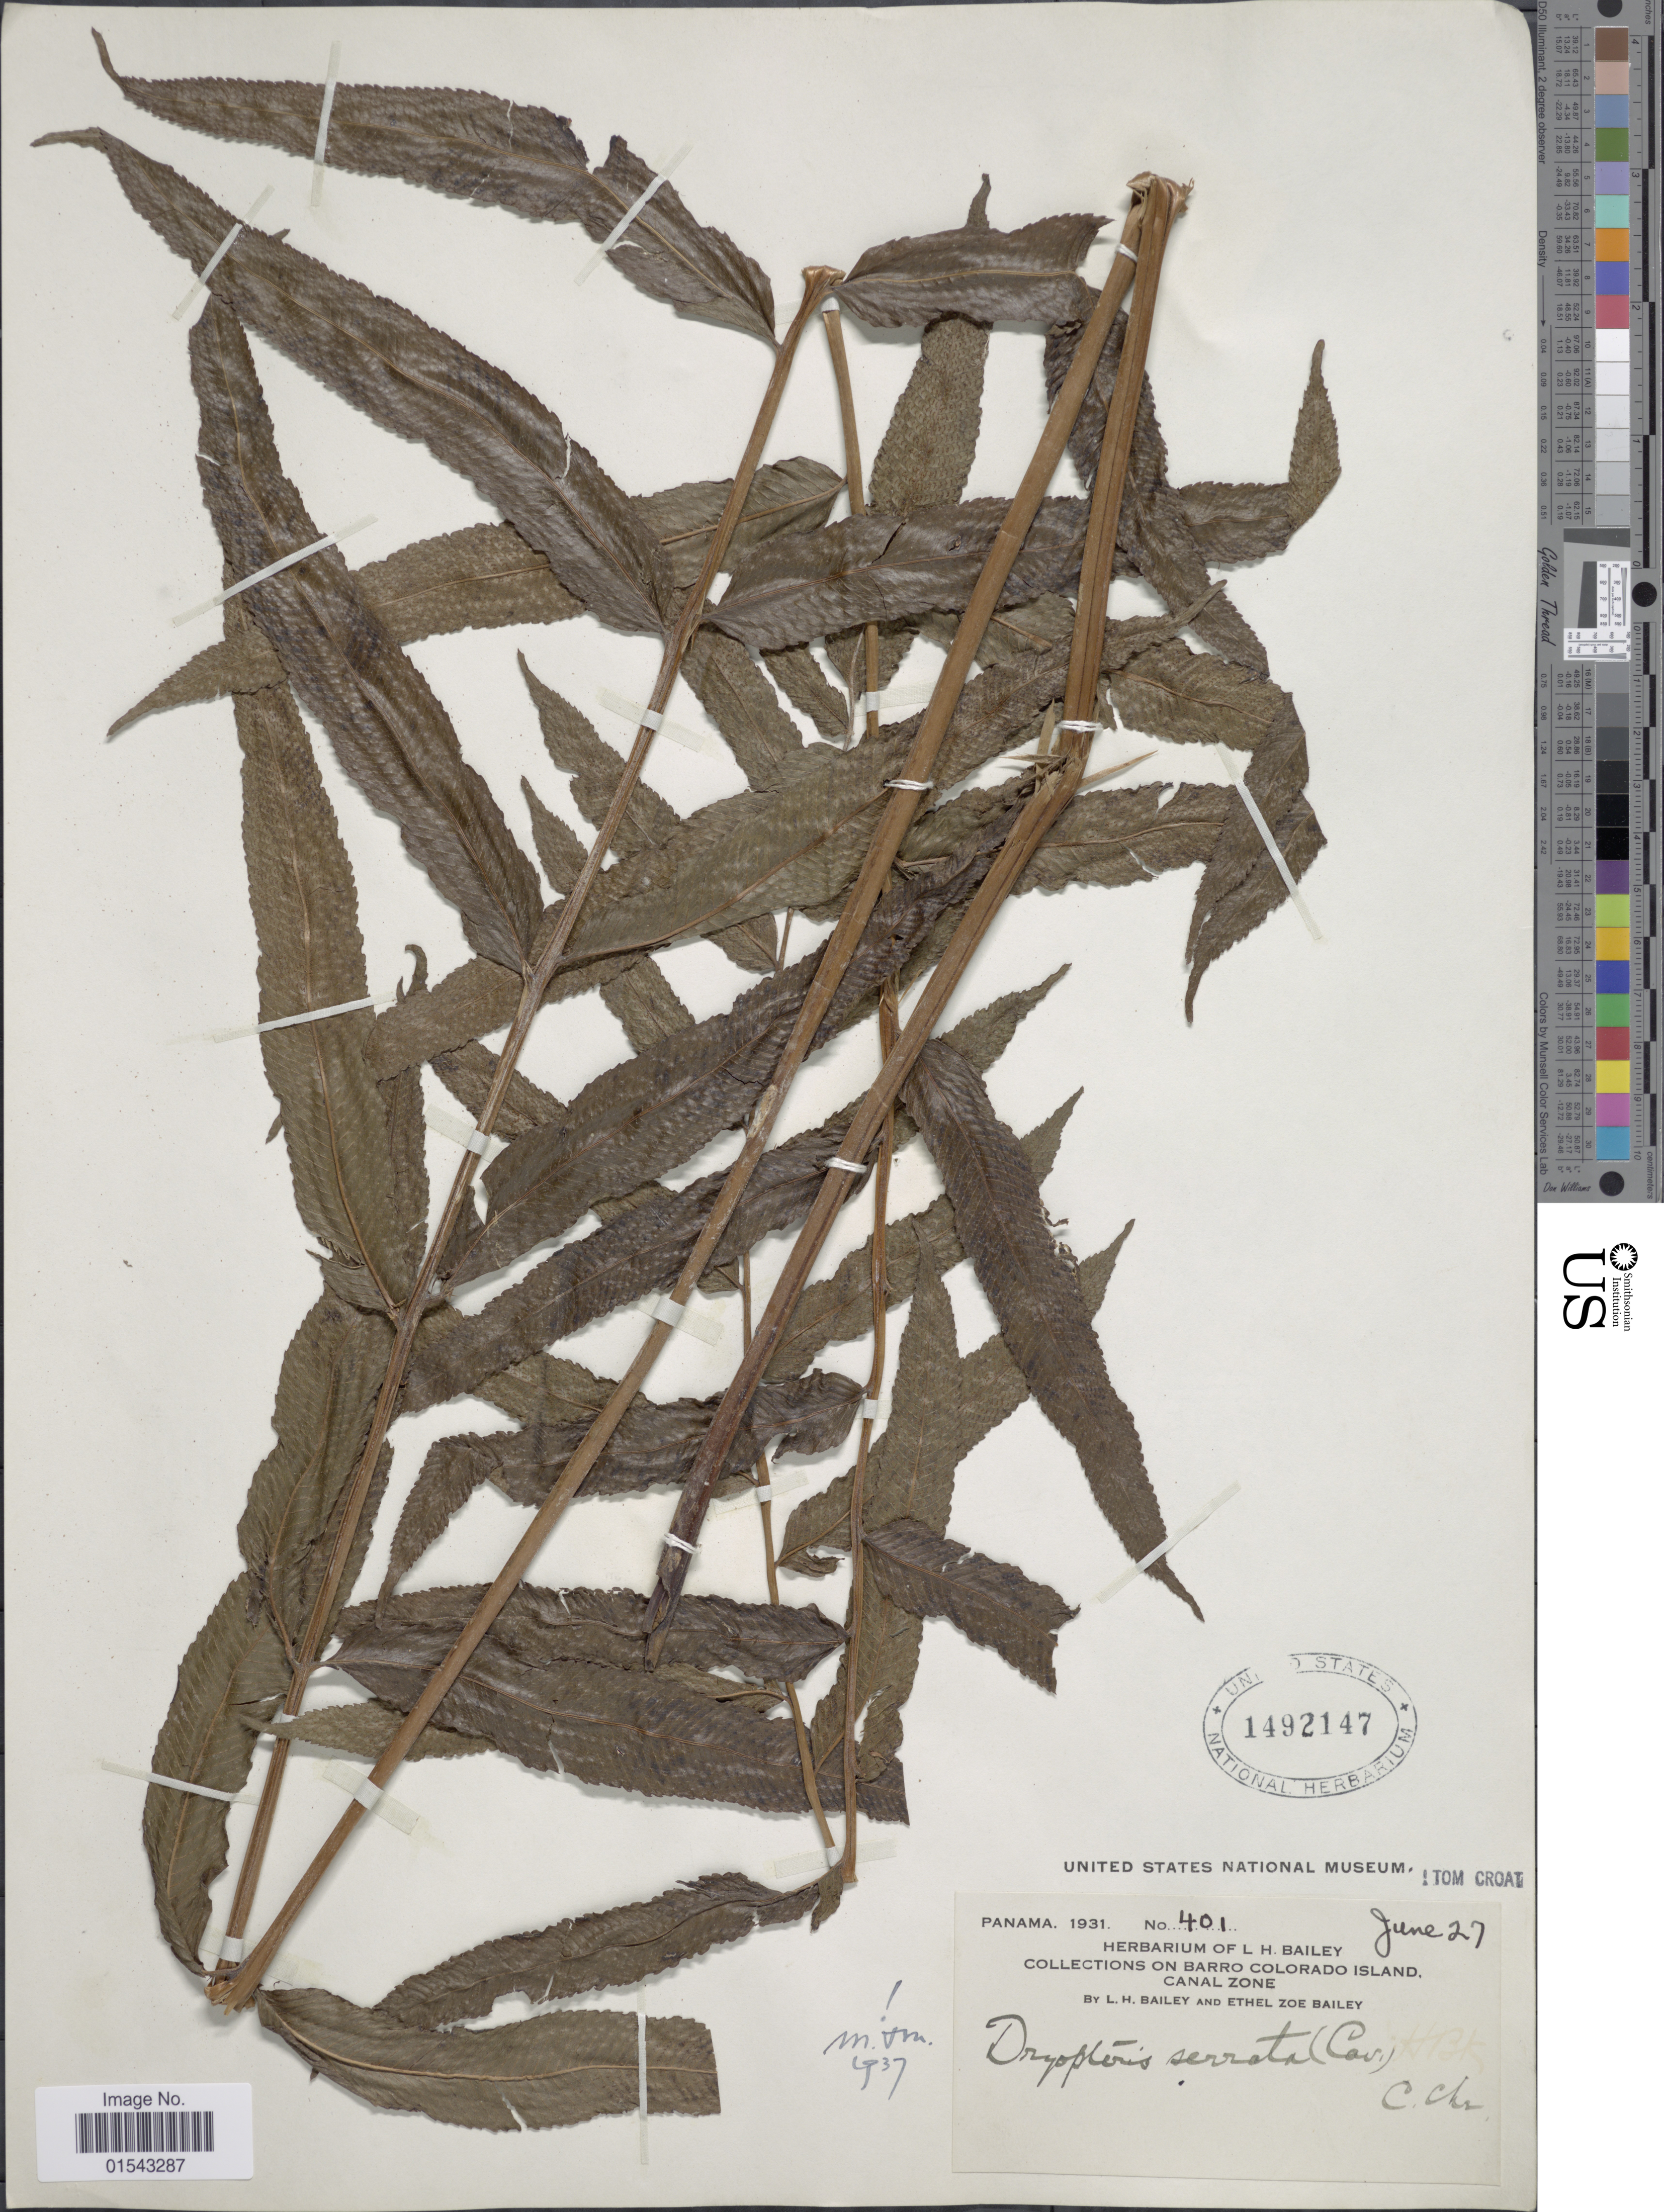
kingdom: Plantae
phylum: Tracheophyta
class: Polypodiopsida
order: Polypodiales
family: Thelypteridaceae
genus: Meniscium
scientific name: Meniscium serratum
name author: Cav.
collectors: L. H. Bailey & E. Z. Bailey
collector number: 401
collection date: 1931-06-27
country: Panama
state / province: Panamá Oeste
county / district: Canal Zone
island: Barro Colorado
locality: Panama, Barro Colorado Island, Canal Zone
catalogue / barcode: US 1492147